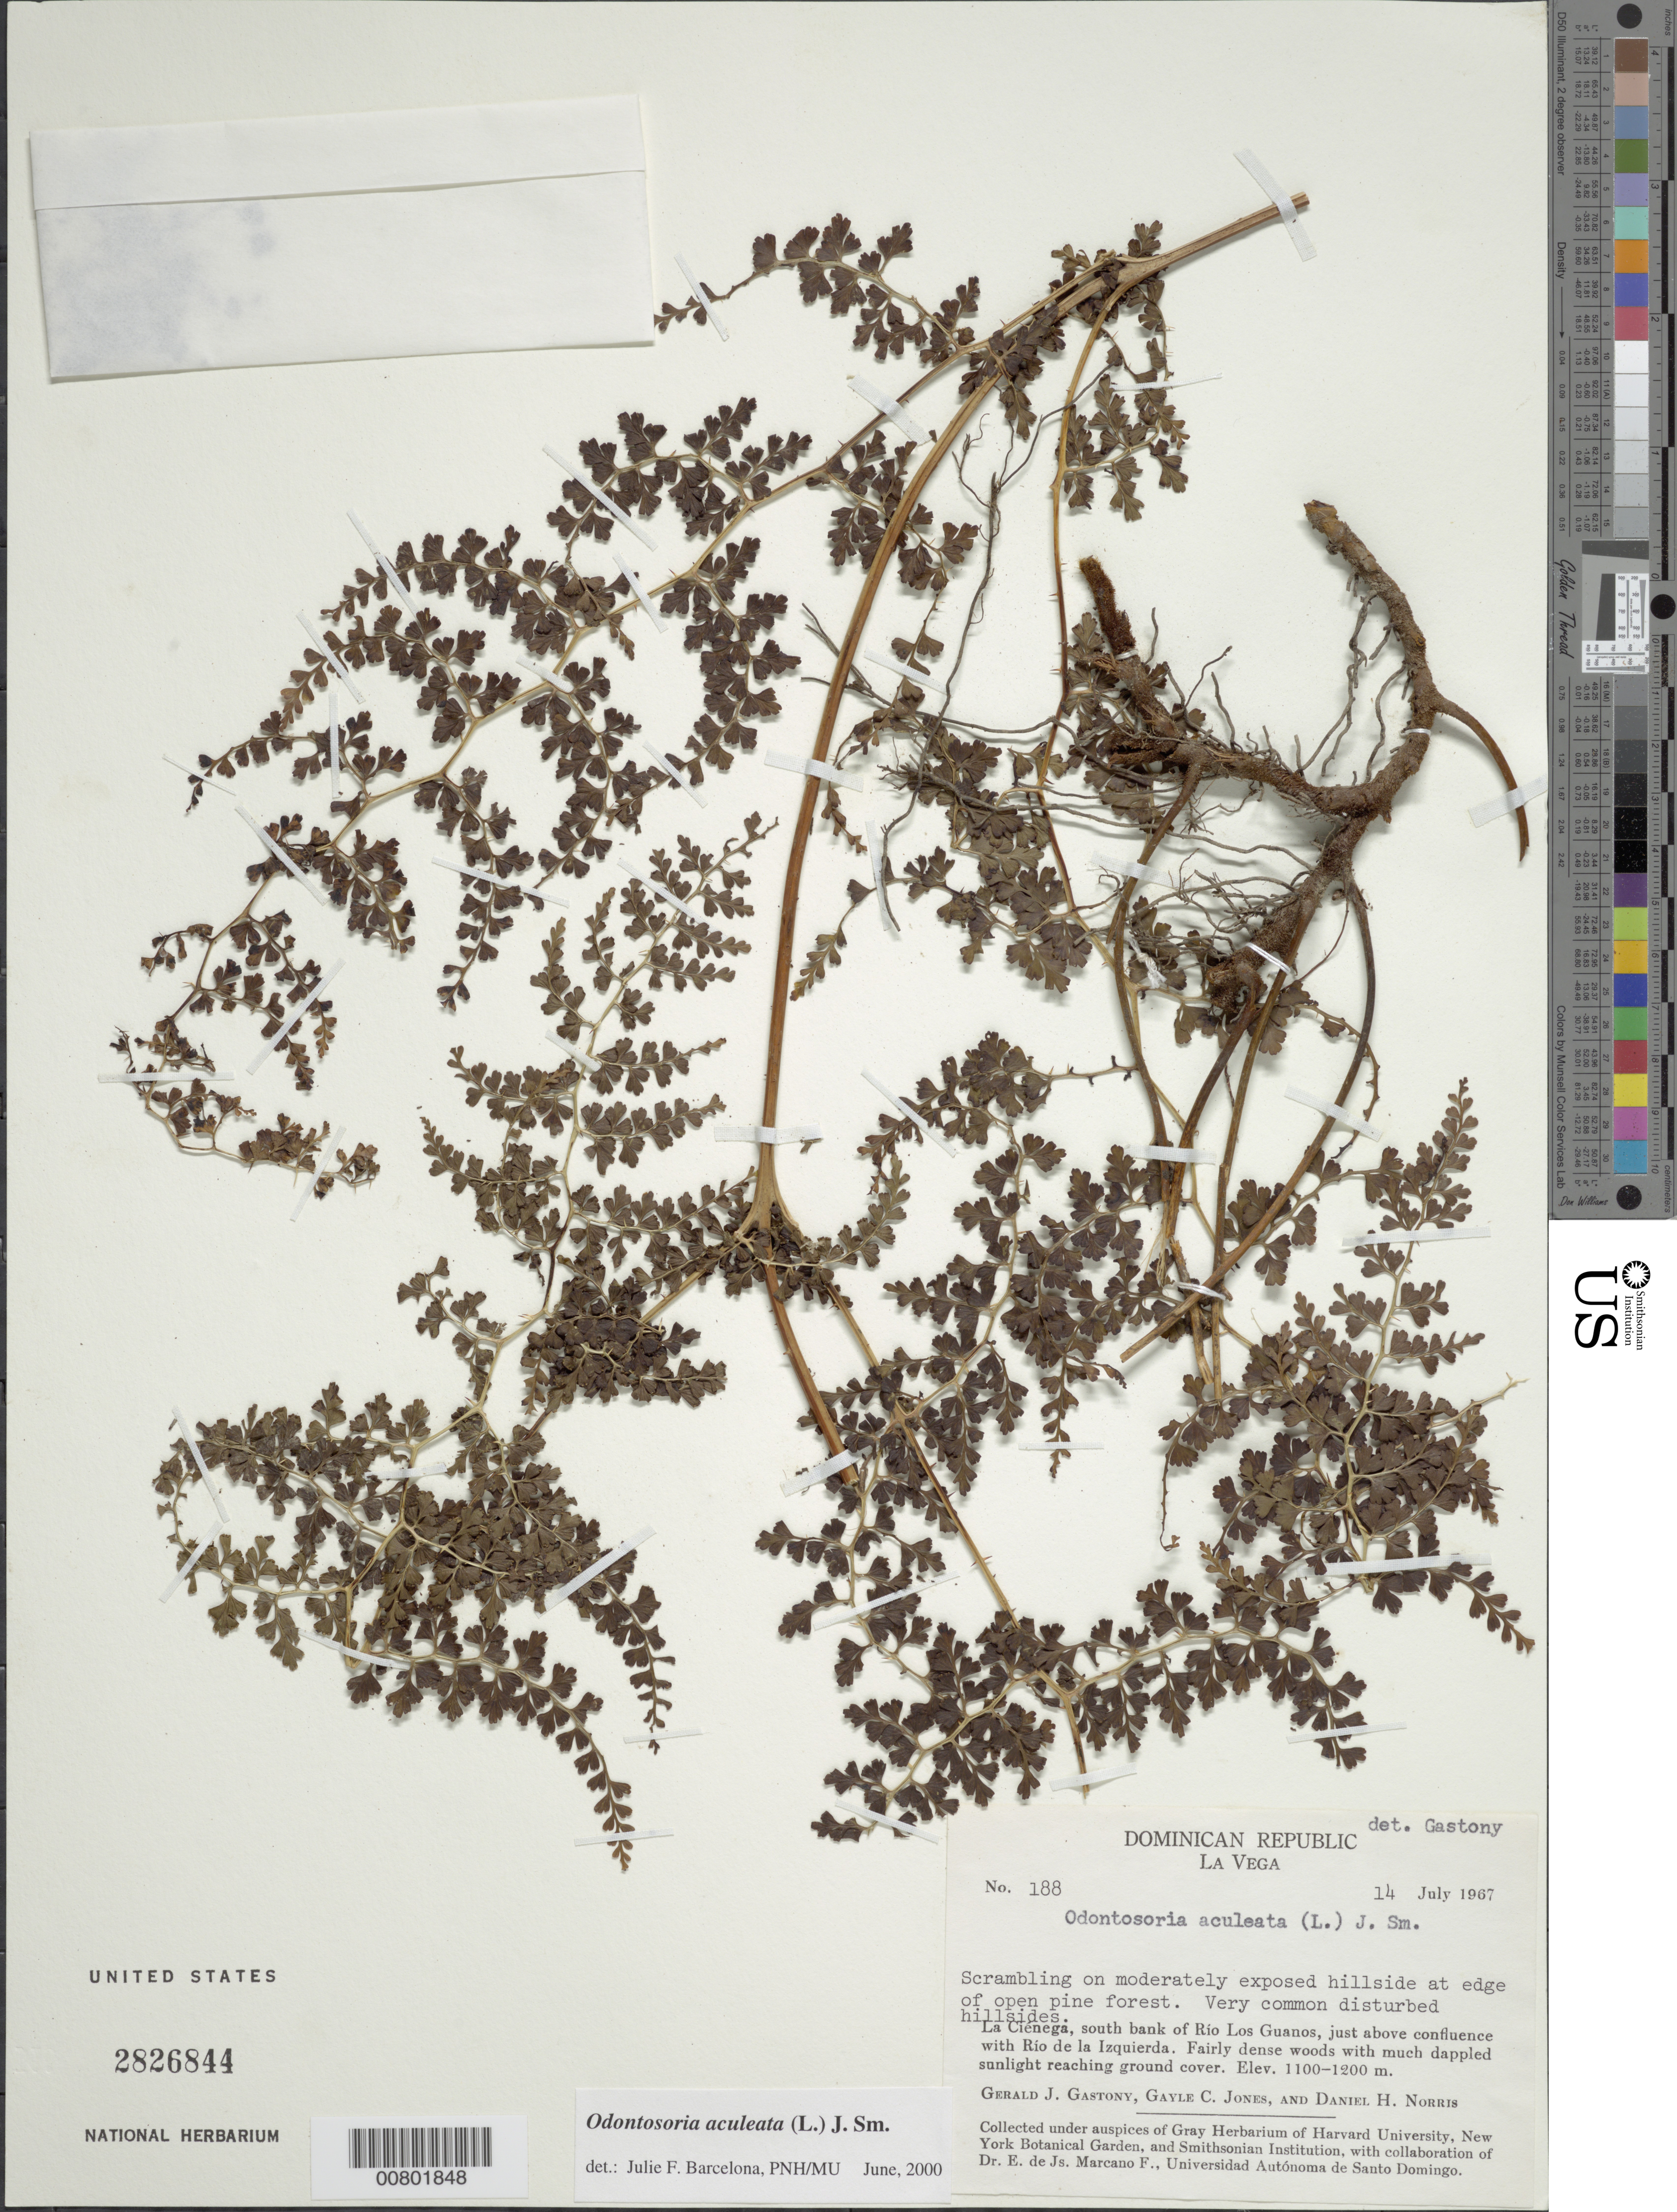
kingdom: Plantae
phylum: Tracheophyta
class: Polypodiopsida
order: Polypodiales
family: Lindsaeaceae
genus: Odontosoria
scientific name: Odontosoria aculeata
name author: (L.) J. Sm.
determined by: Barcelona, J. F.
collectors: G. Gastony, G. C. Jones & D. H. Norris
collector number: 188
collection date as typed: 14 Jul 1967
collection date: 1967-07-14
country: Dominican Republic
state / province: La Vega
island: Hispaniola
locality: La Ciénega, S bank of Río Los Guanos, above confluence with Río de la Izquierda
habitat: Moderately exposed hillside at edge of open pine forest; disturbed hillsides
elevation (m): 1100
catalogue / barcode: US 2826844